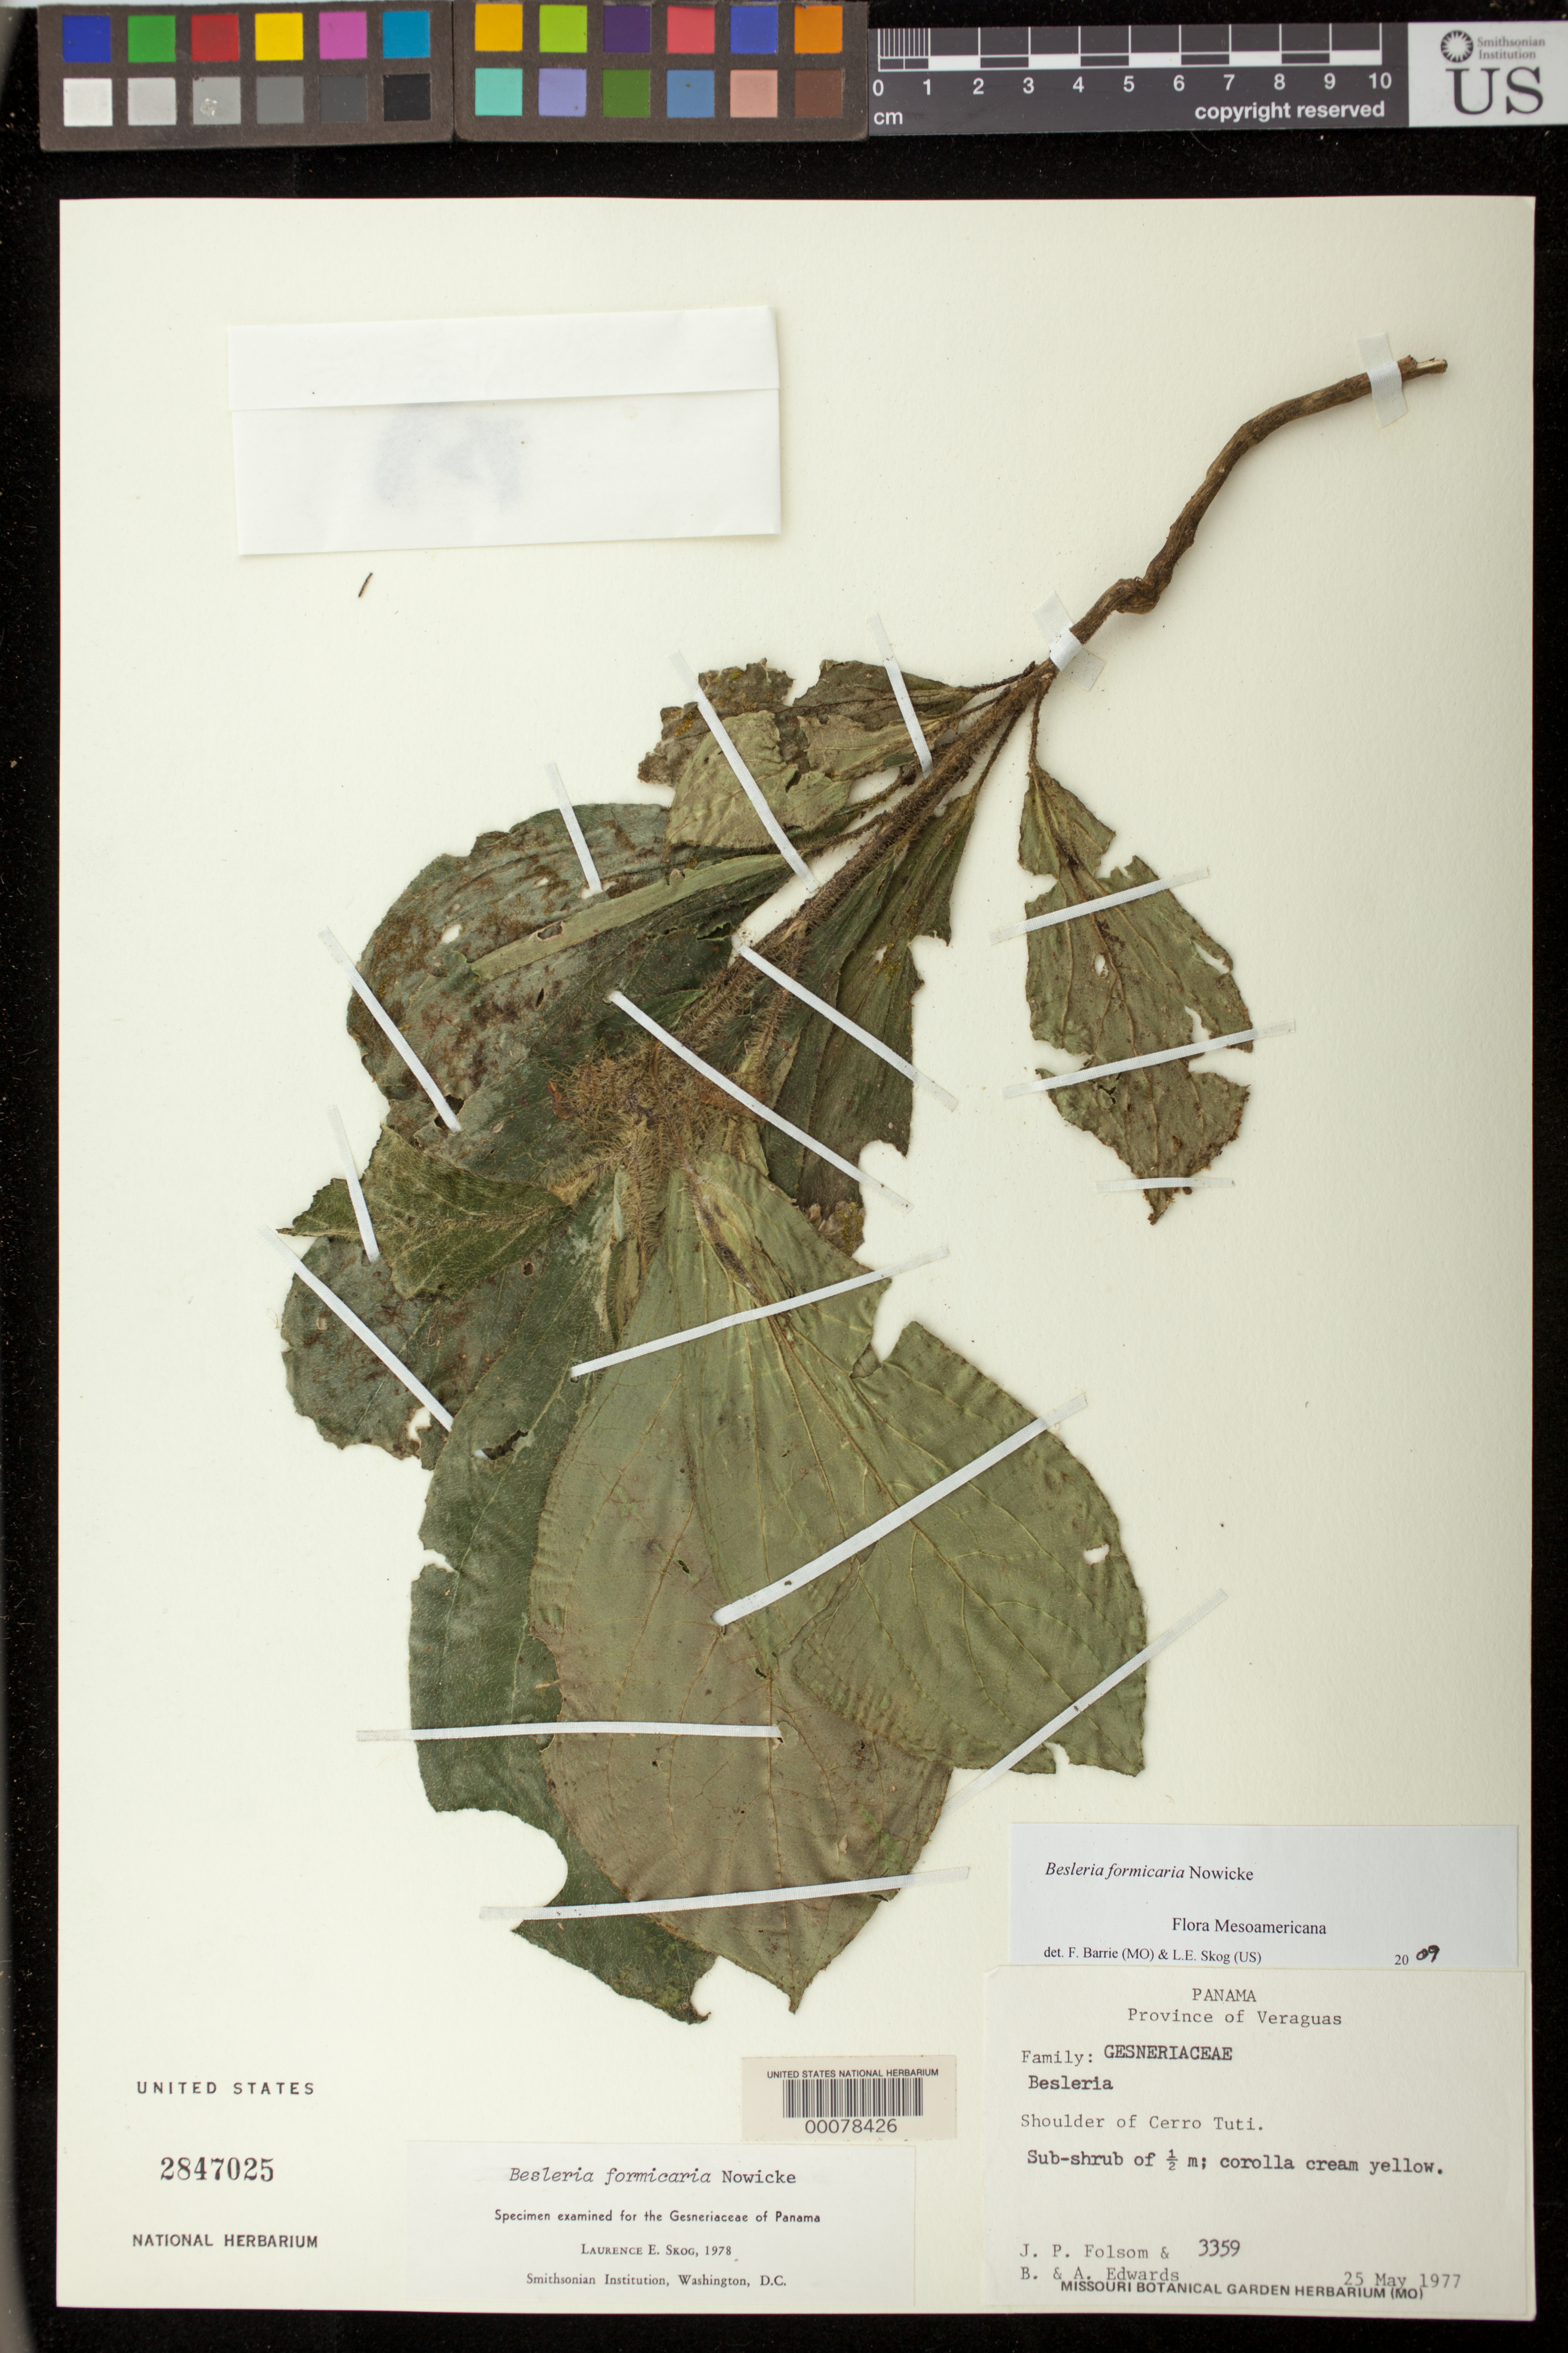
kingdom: Plantae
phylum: Tracheophyta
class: Magnoliopsida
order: Lamiales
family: Gesneriaceae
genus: Besleria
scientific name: Besleria formicaria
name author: Nowicke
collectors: J. P. Folsom, B. Edwards & A. Edwards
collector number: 3359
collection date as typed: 25 May 1977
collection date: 1977-05-25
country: Panama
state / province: Veraguas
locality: Shoulder of Cerro Tuti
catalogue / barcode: US 2847025